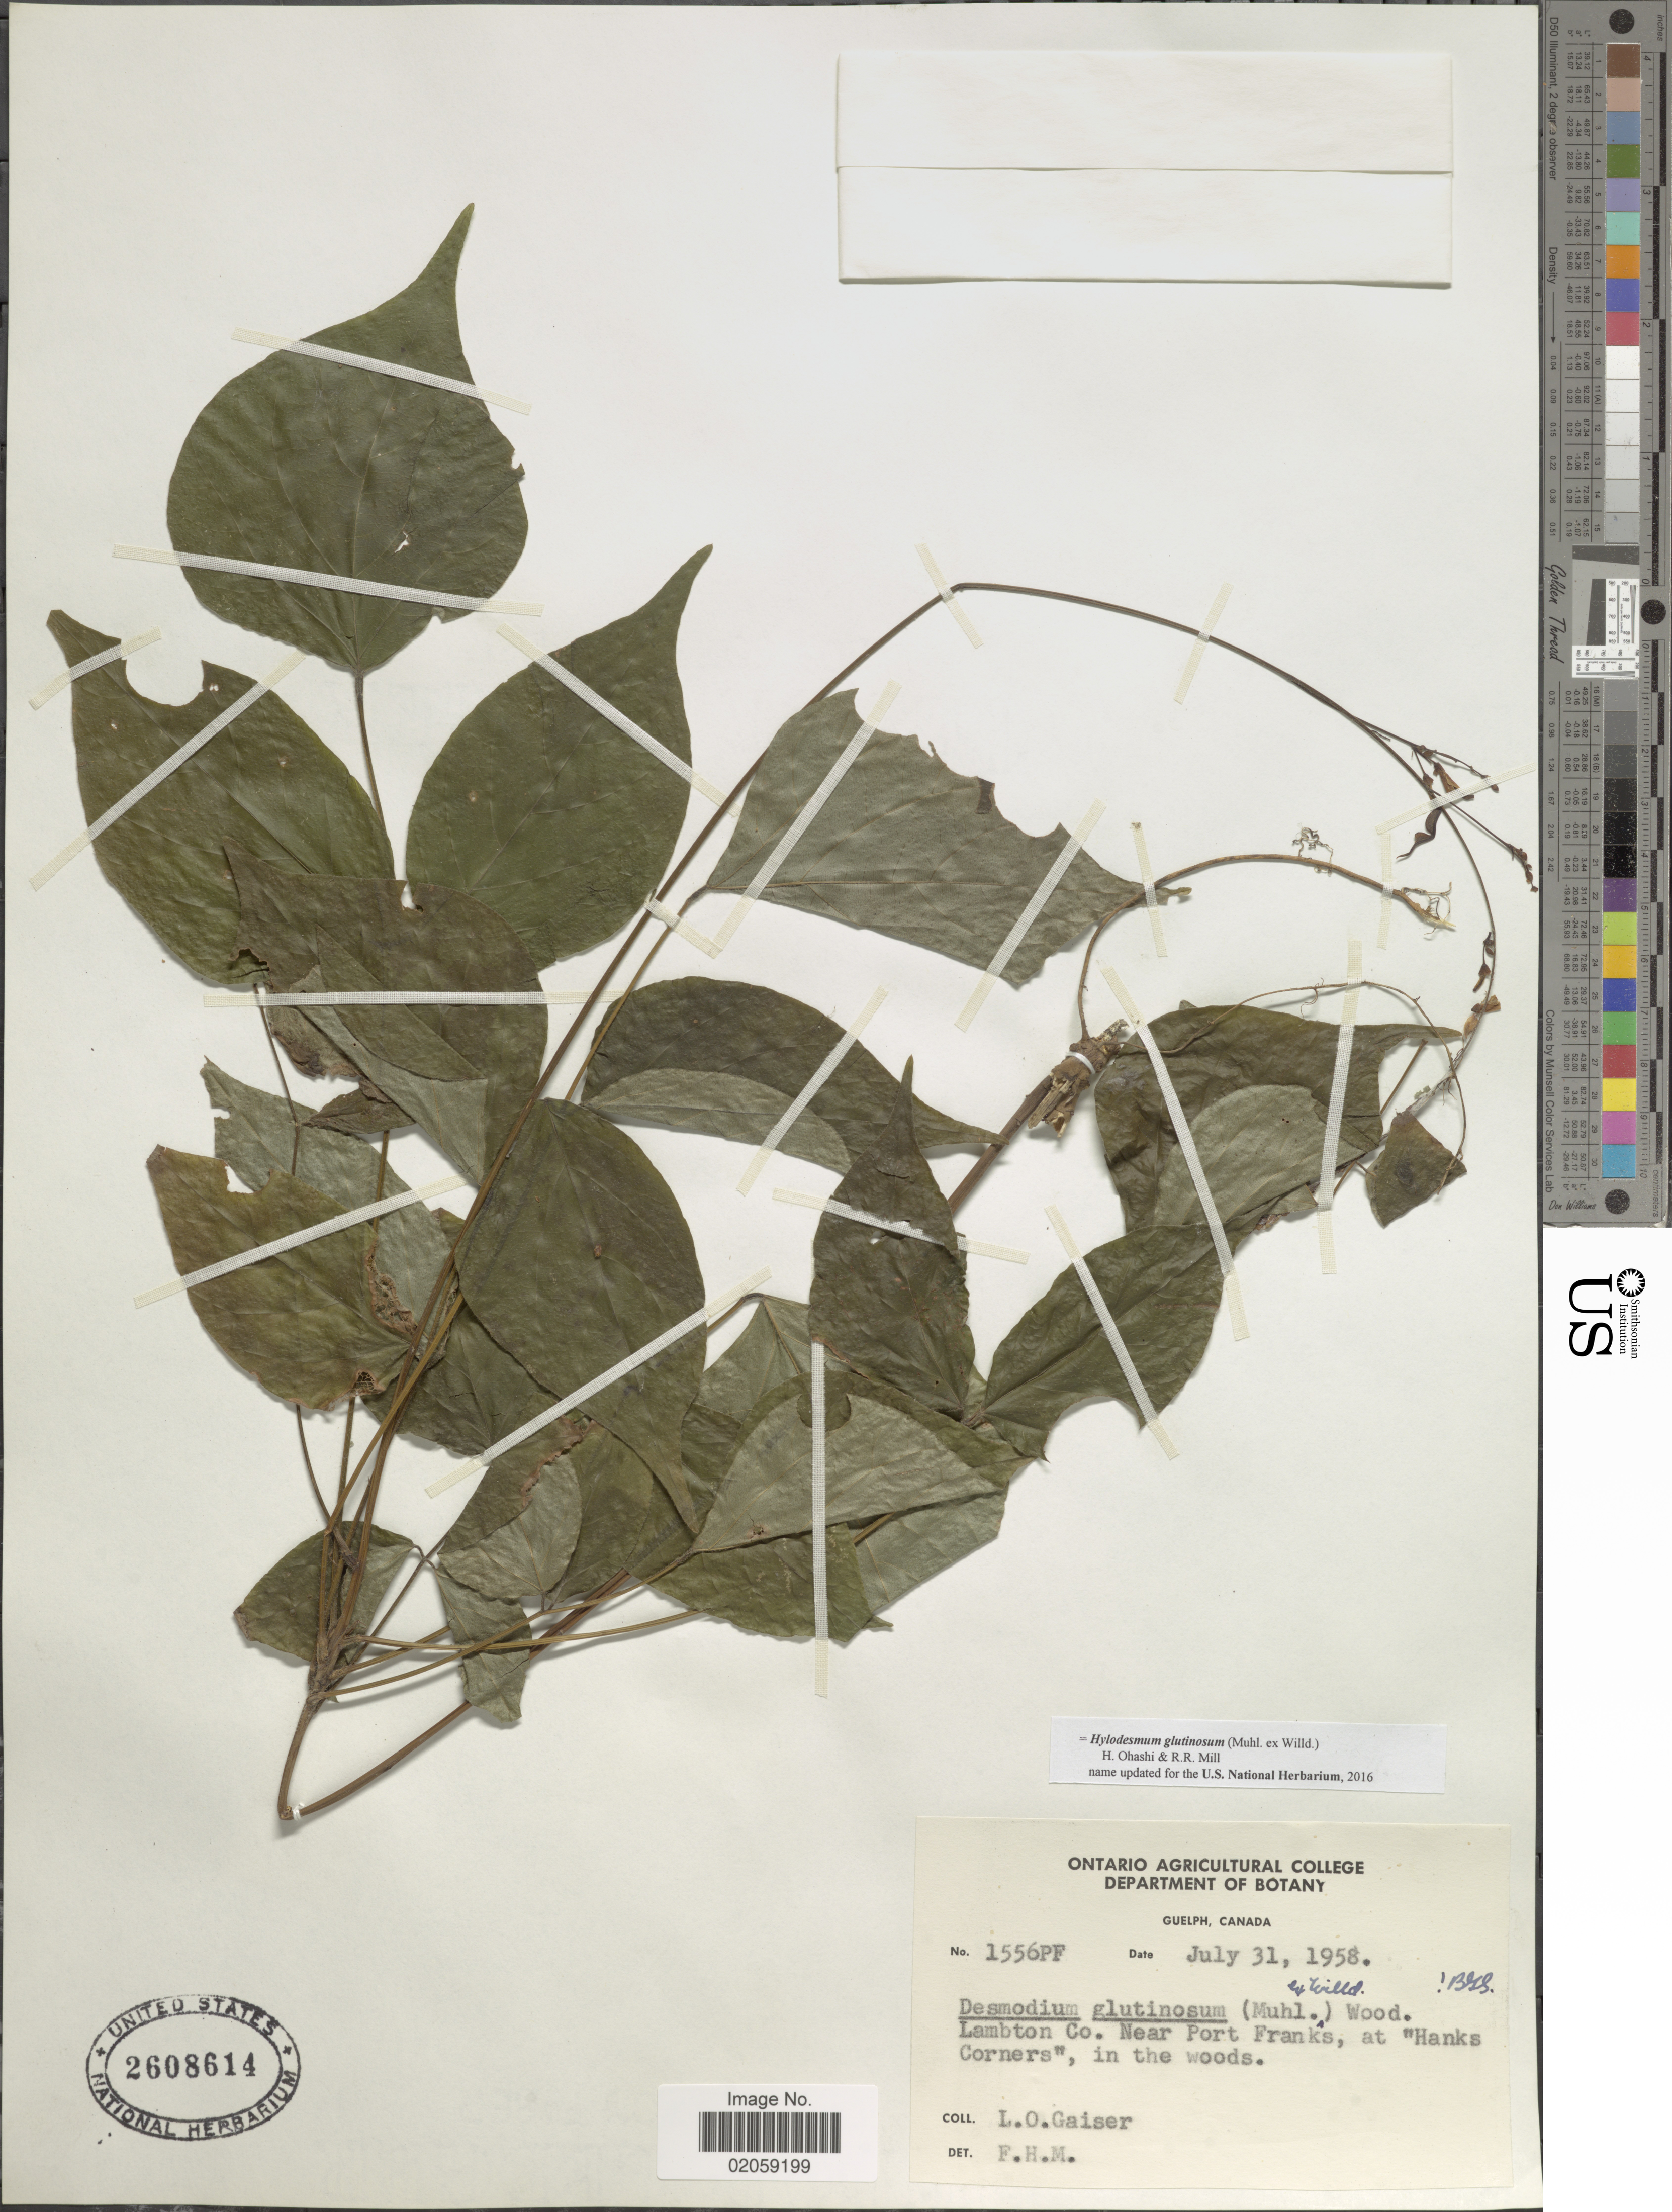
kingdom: Plantae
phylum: Tracheophyta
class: Magnoliopsida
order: Fabales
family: Fabaceae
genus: Hylodesmum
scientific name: Hylodesmum glutinosum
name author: (Muhl. ex Willd.) H. Ohashi & R.R. Mill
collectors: L. Gaiser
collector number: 1556PF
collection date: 1958-07-31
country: Canada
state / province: Ontario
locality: Lambton Co., near Port Franks, at Hanks Corners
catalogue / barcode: US 2608614